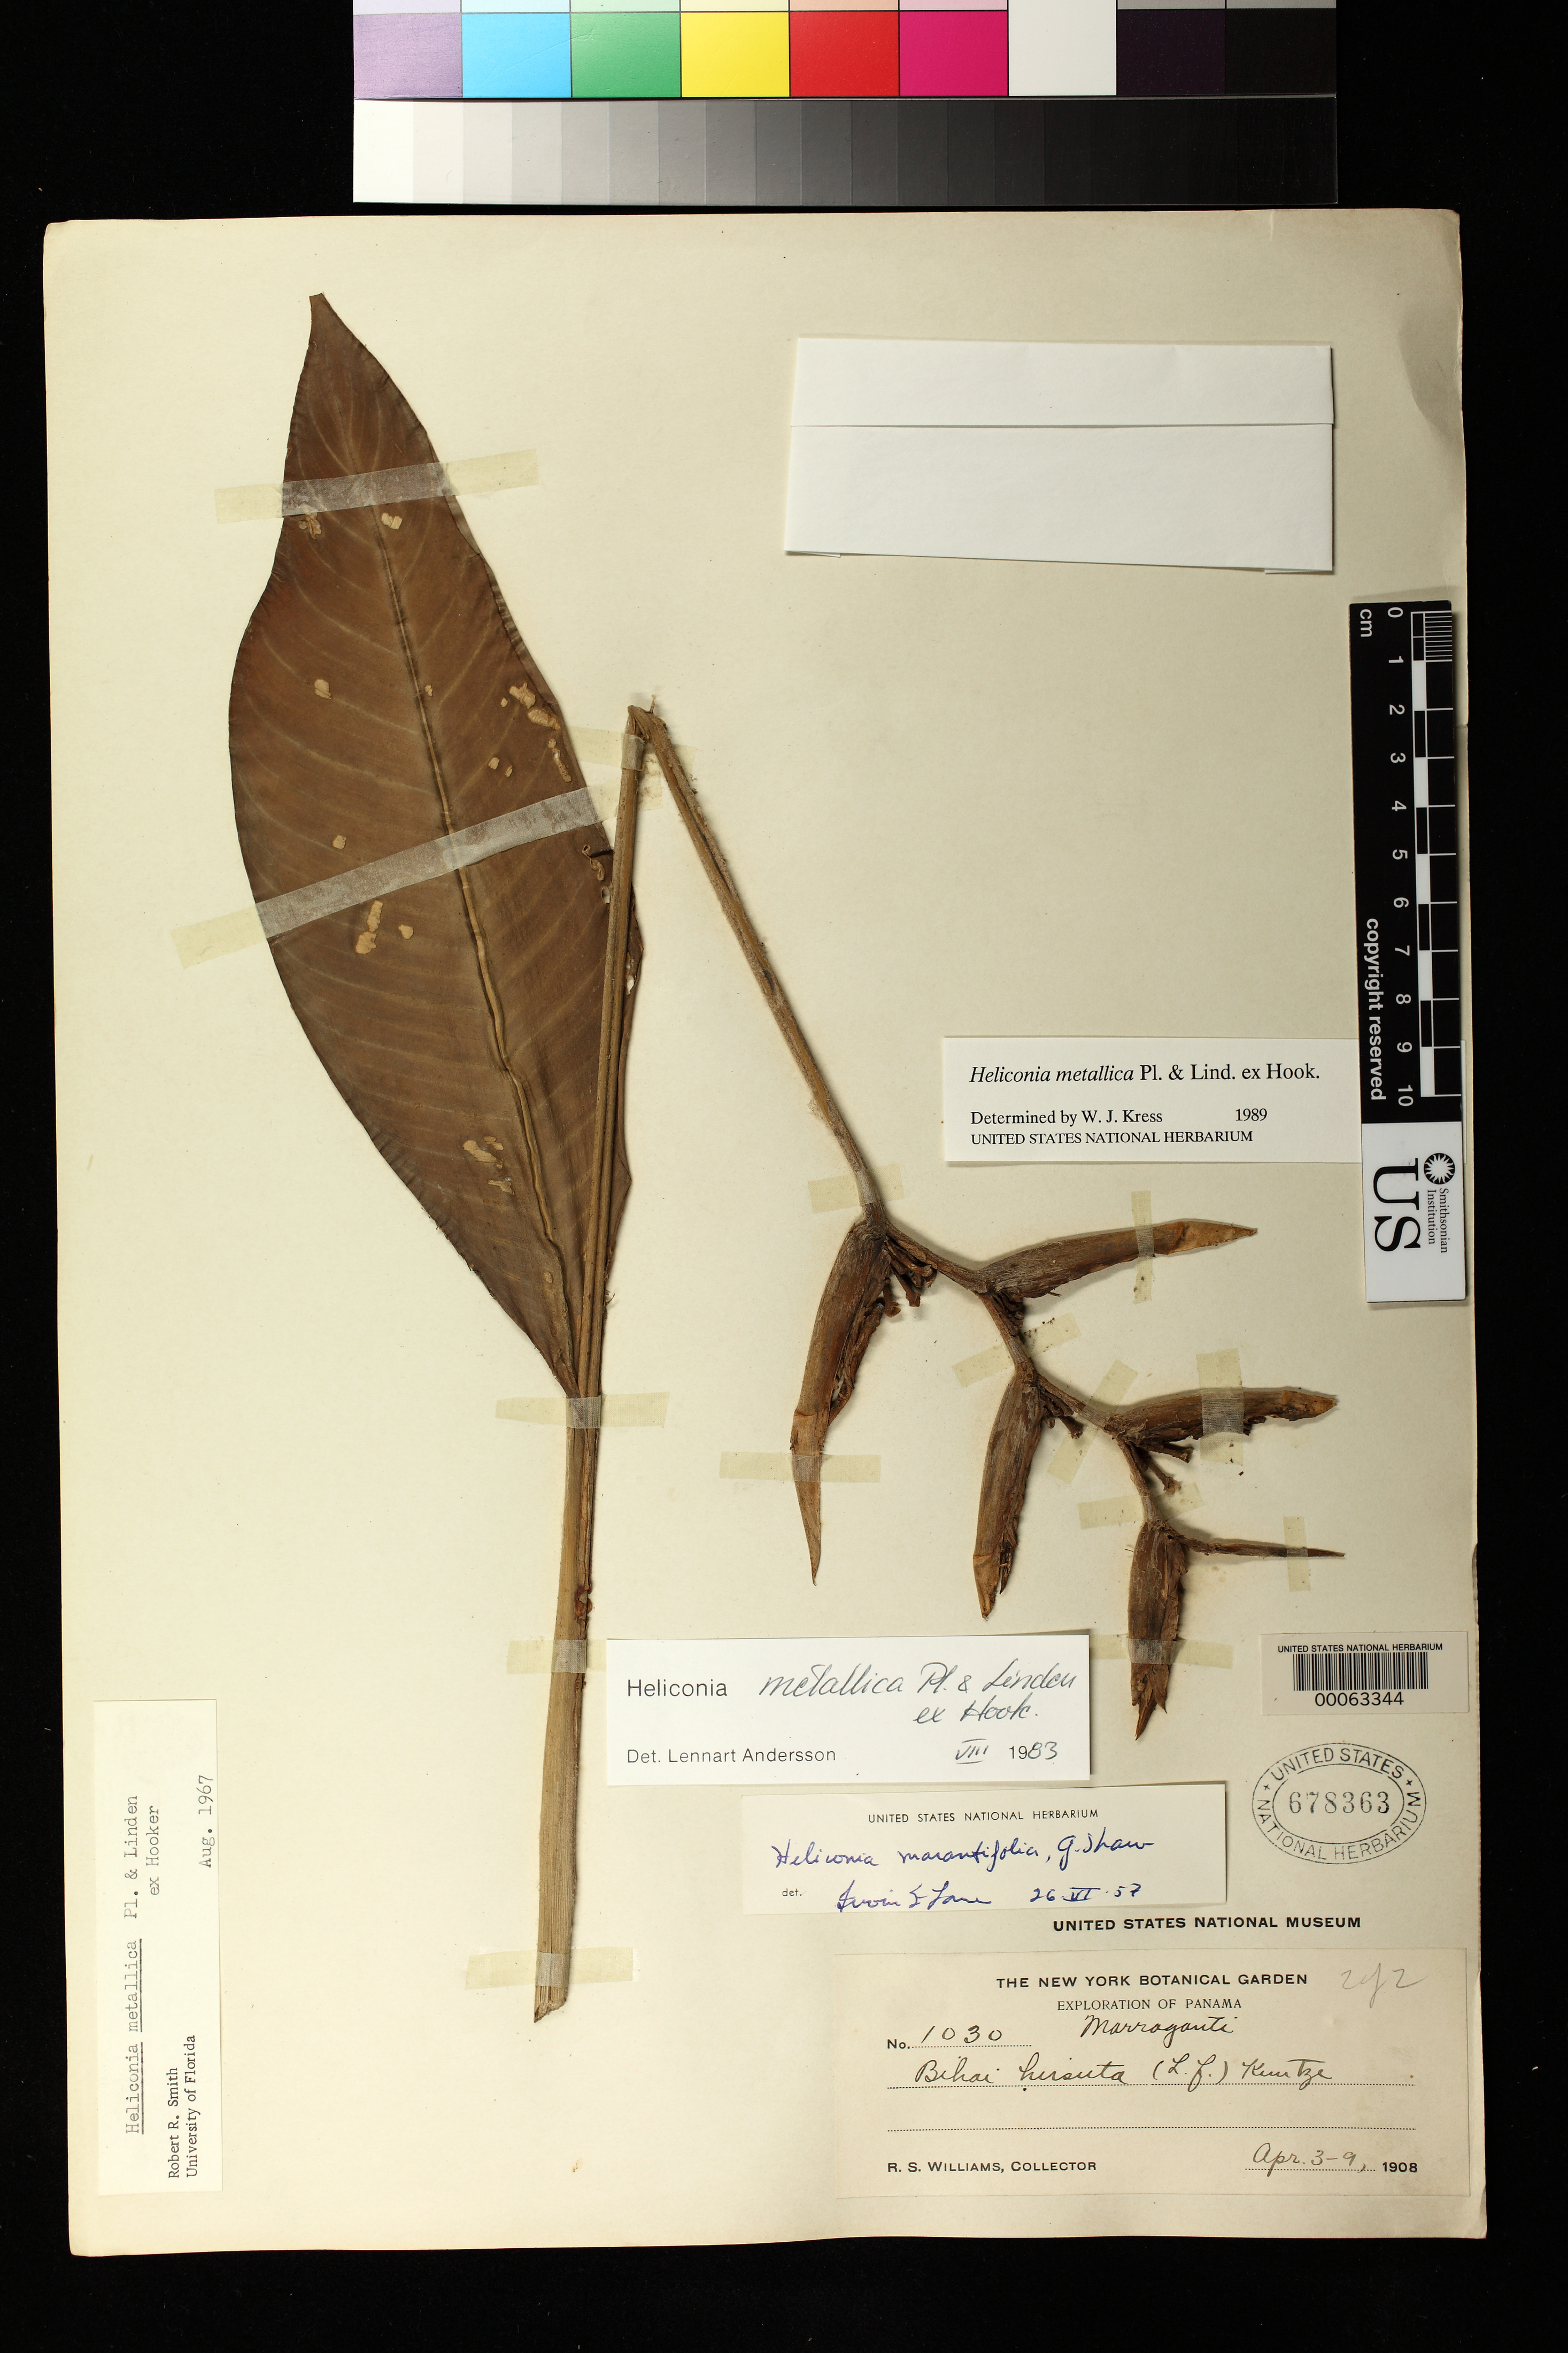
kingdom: Plantae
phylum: Tracheophyta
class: Liliopsida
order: Zingiberales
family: Heliconiaceae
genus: Heliconia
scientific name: Heliconia metallica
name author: Planch. & Linden ex Hook.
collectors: R. S. Williams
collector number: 1030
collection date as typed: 03 Apr 1908 to 09 Apr 1908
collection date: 1908-04-03/1908-04-09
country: Panama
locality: Marraganti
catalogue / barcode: US 678363